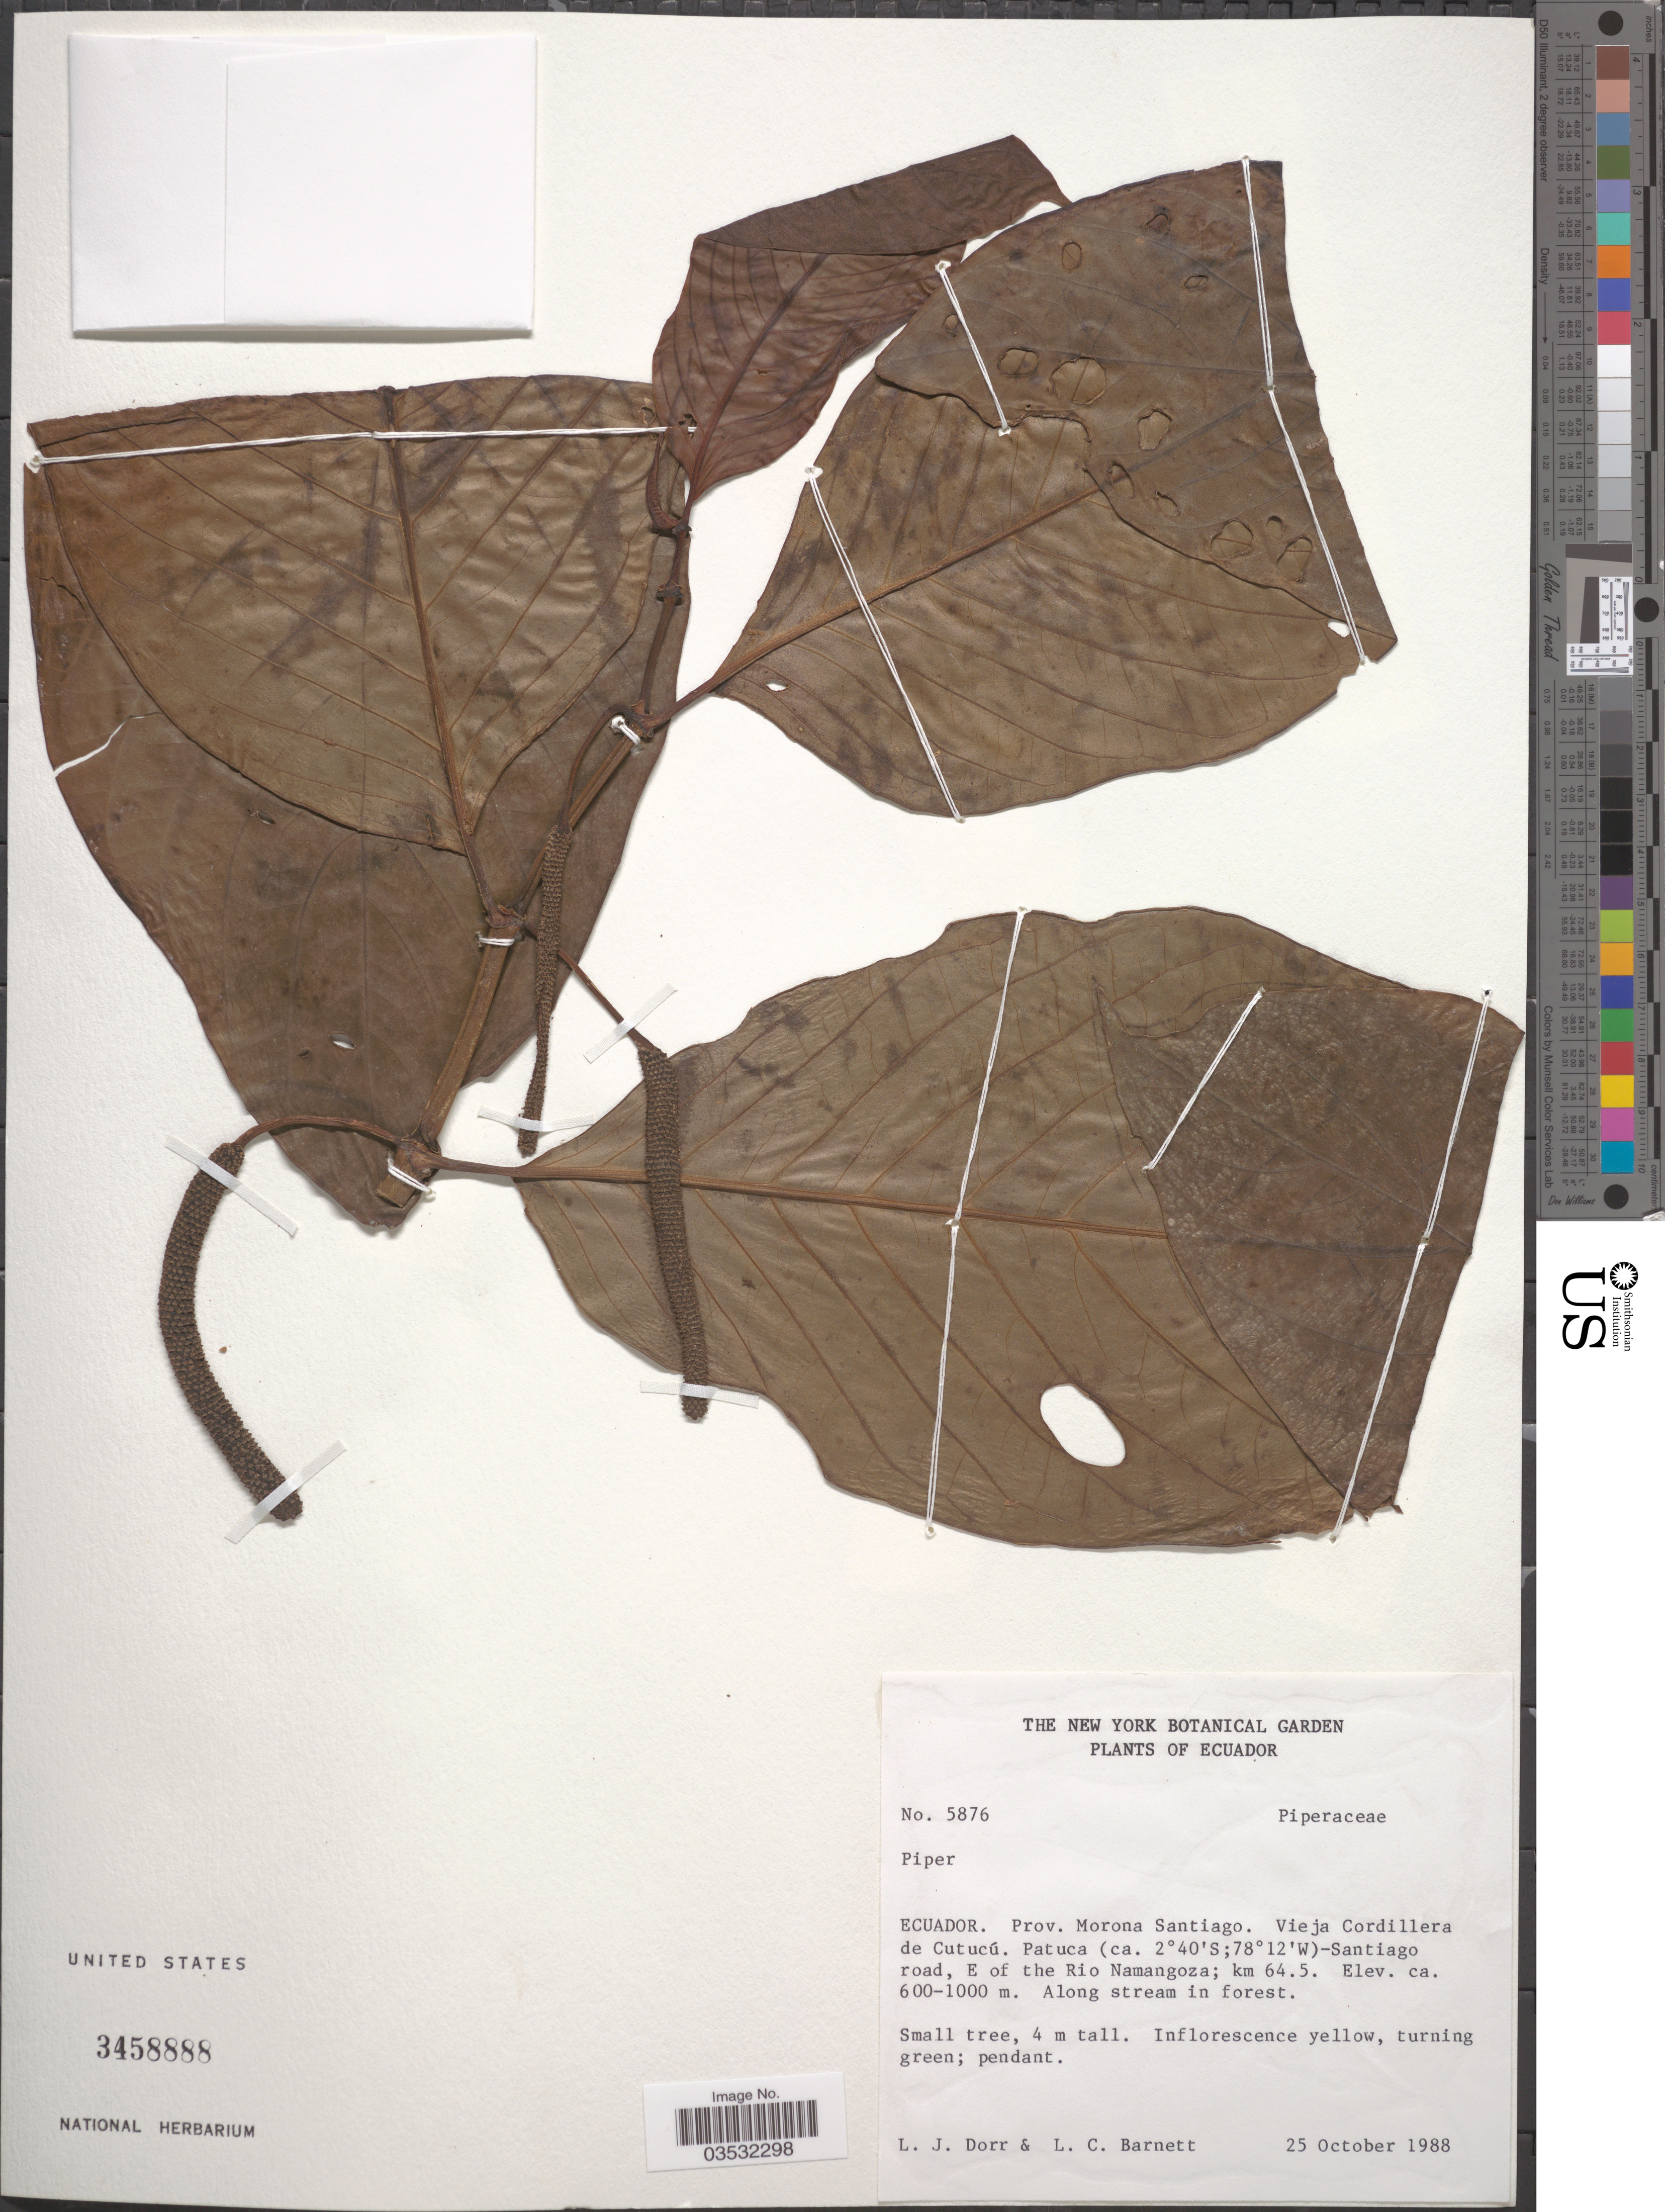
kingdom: Plantae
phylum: Tracheophyta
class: Magnoliopsida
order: Piperales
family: Piperaceae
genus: Piper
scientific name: Piper sp.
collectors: L. J. Dorr & L. C. Barnett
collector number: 5876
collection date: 1988-10-25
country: Ecuador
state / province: Morona-Santiago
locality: Vieja Cordillera de Cutucú. Patuca - Santiago road, E of the Rio Namangoza; km 64.5.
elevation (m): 600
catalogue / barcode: US 3458888